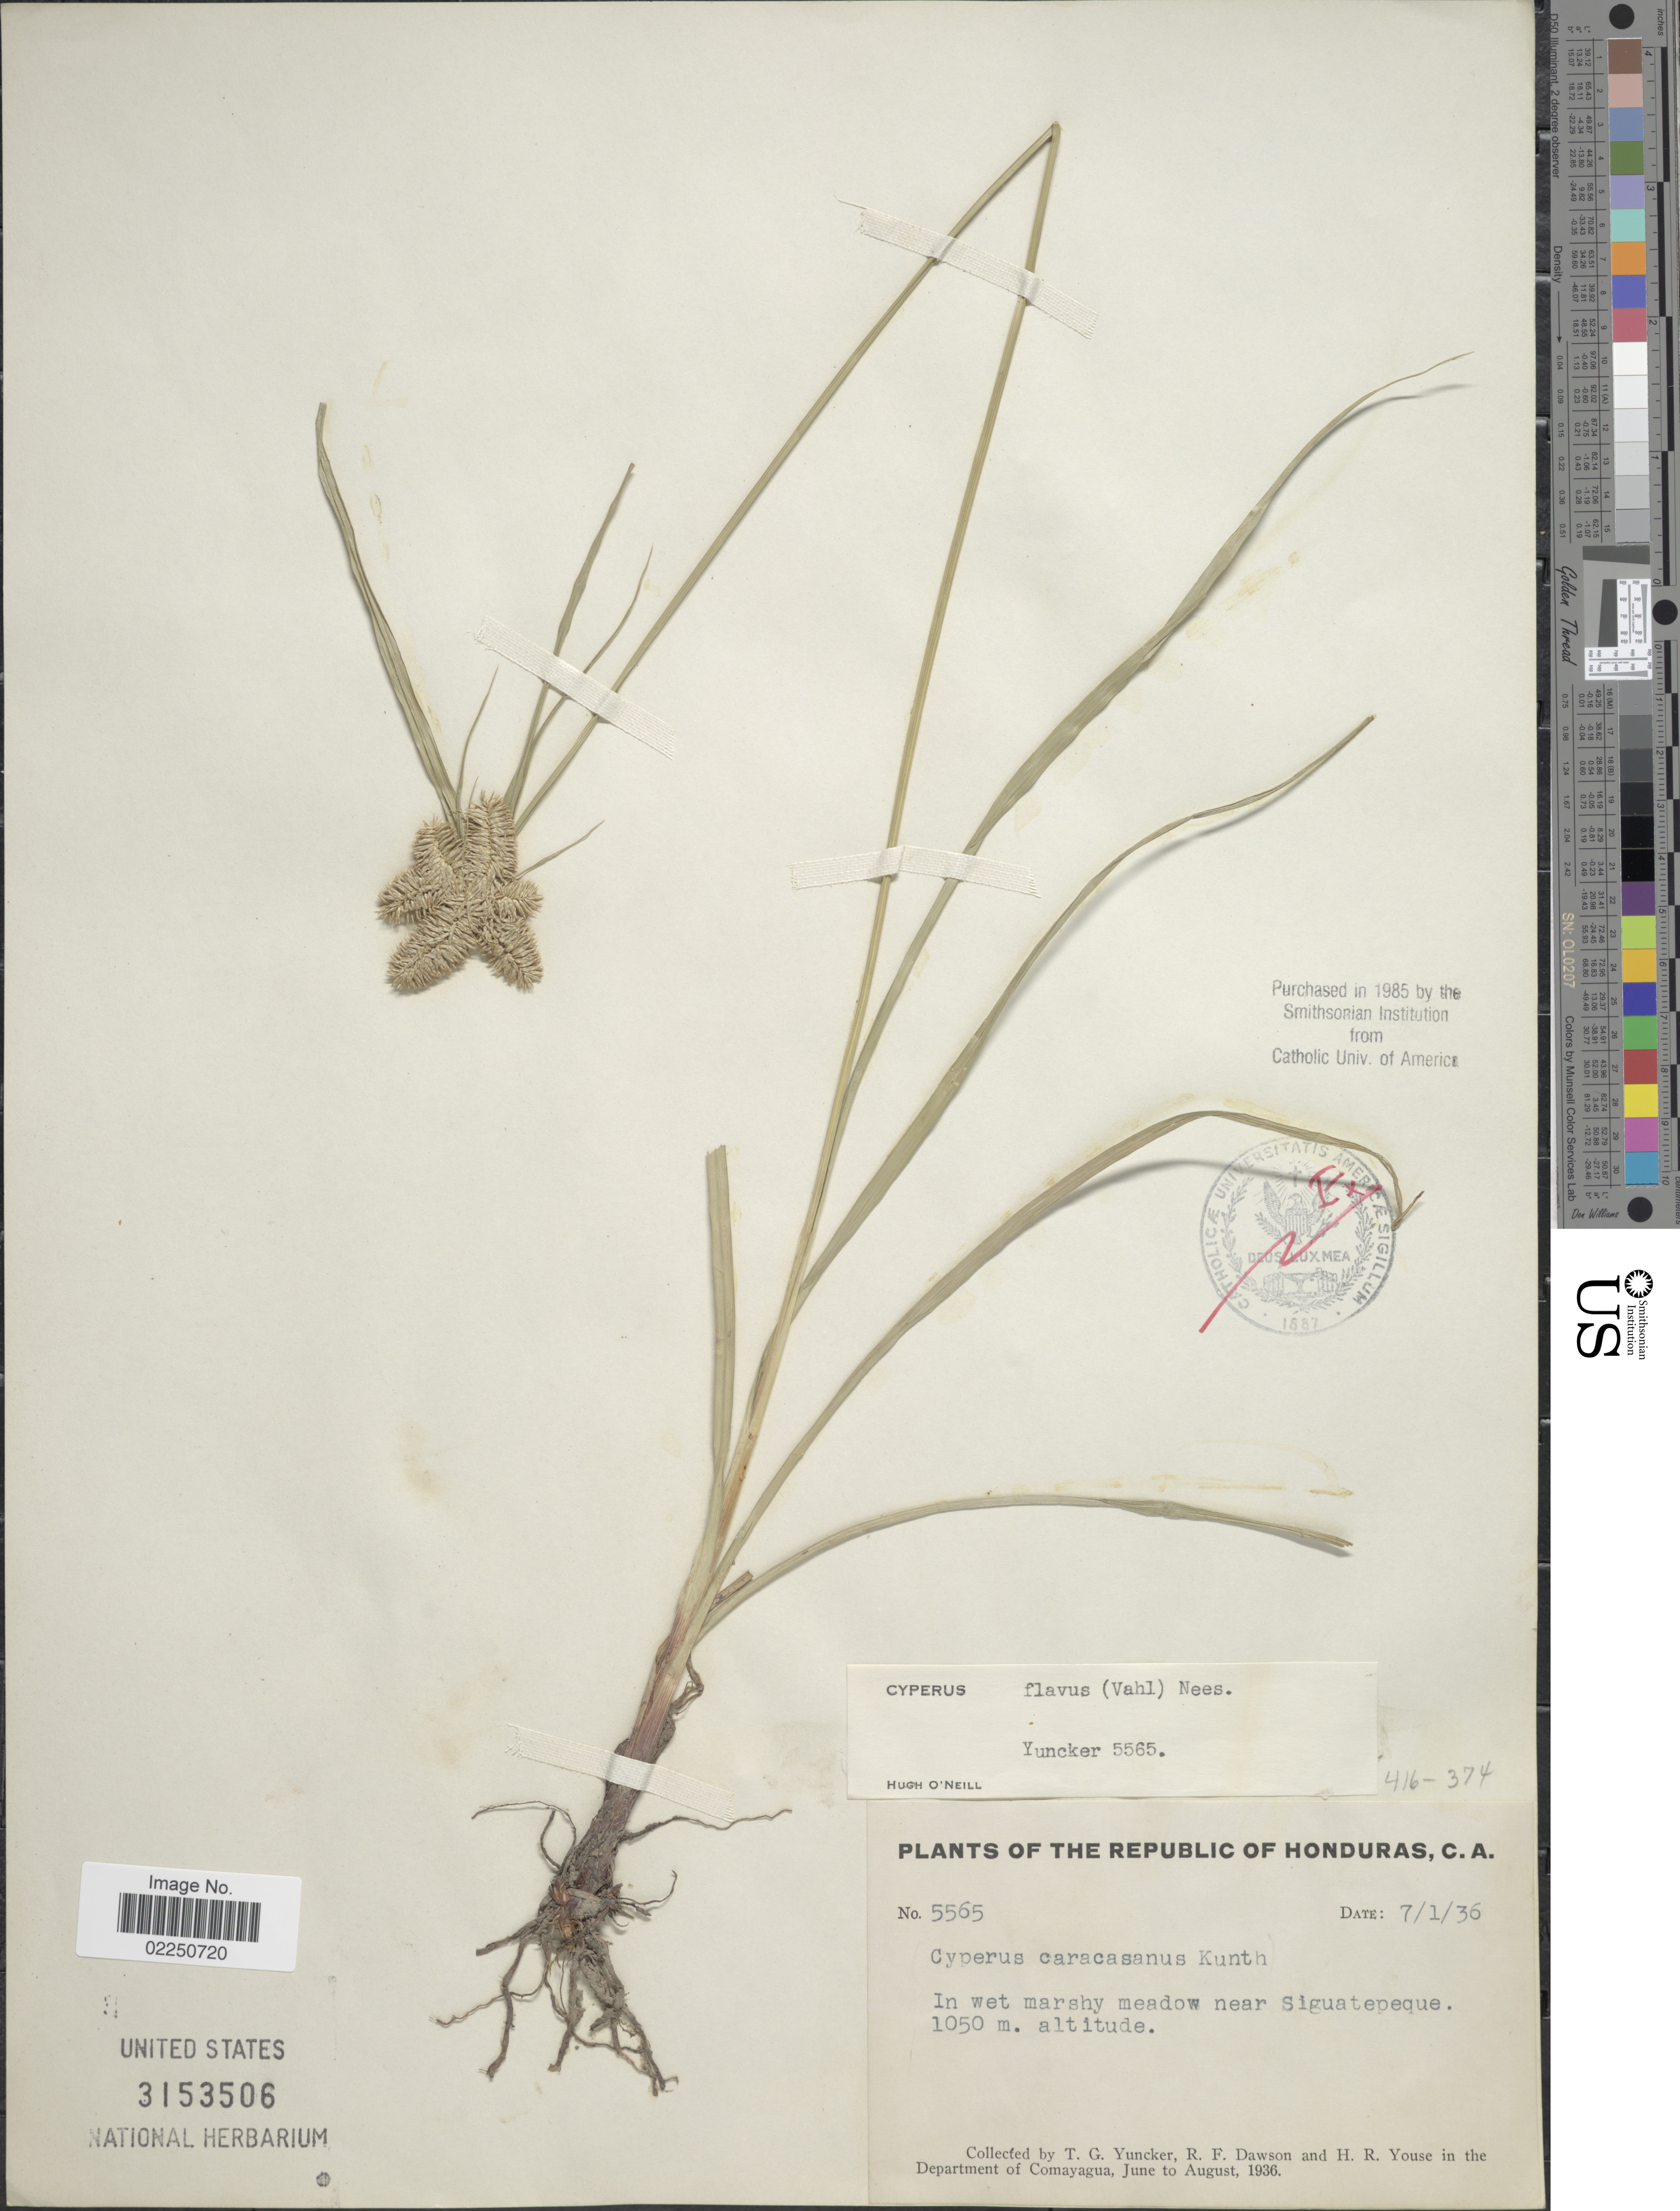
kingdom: Plantae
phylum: Tracheophyta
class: Liliopsida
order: Poales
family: Cyperaceae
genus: Cyperus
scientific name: Cyperus aggregatus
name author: (Willd.) Endl.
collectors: T. G. Yuncker, R. F. Dawson & H. Youse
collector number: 5565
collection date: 1936-07-01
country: Honduras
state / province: Comayagua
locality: Republic of Honduras, In wet marshy meadow near Siguatepeque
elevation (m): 1050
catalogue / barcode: US 3153506